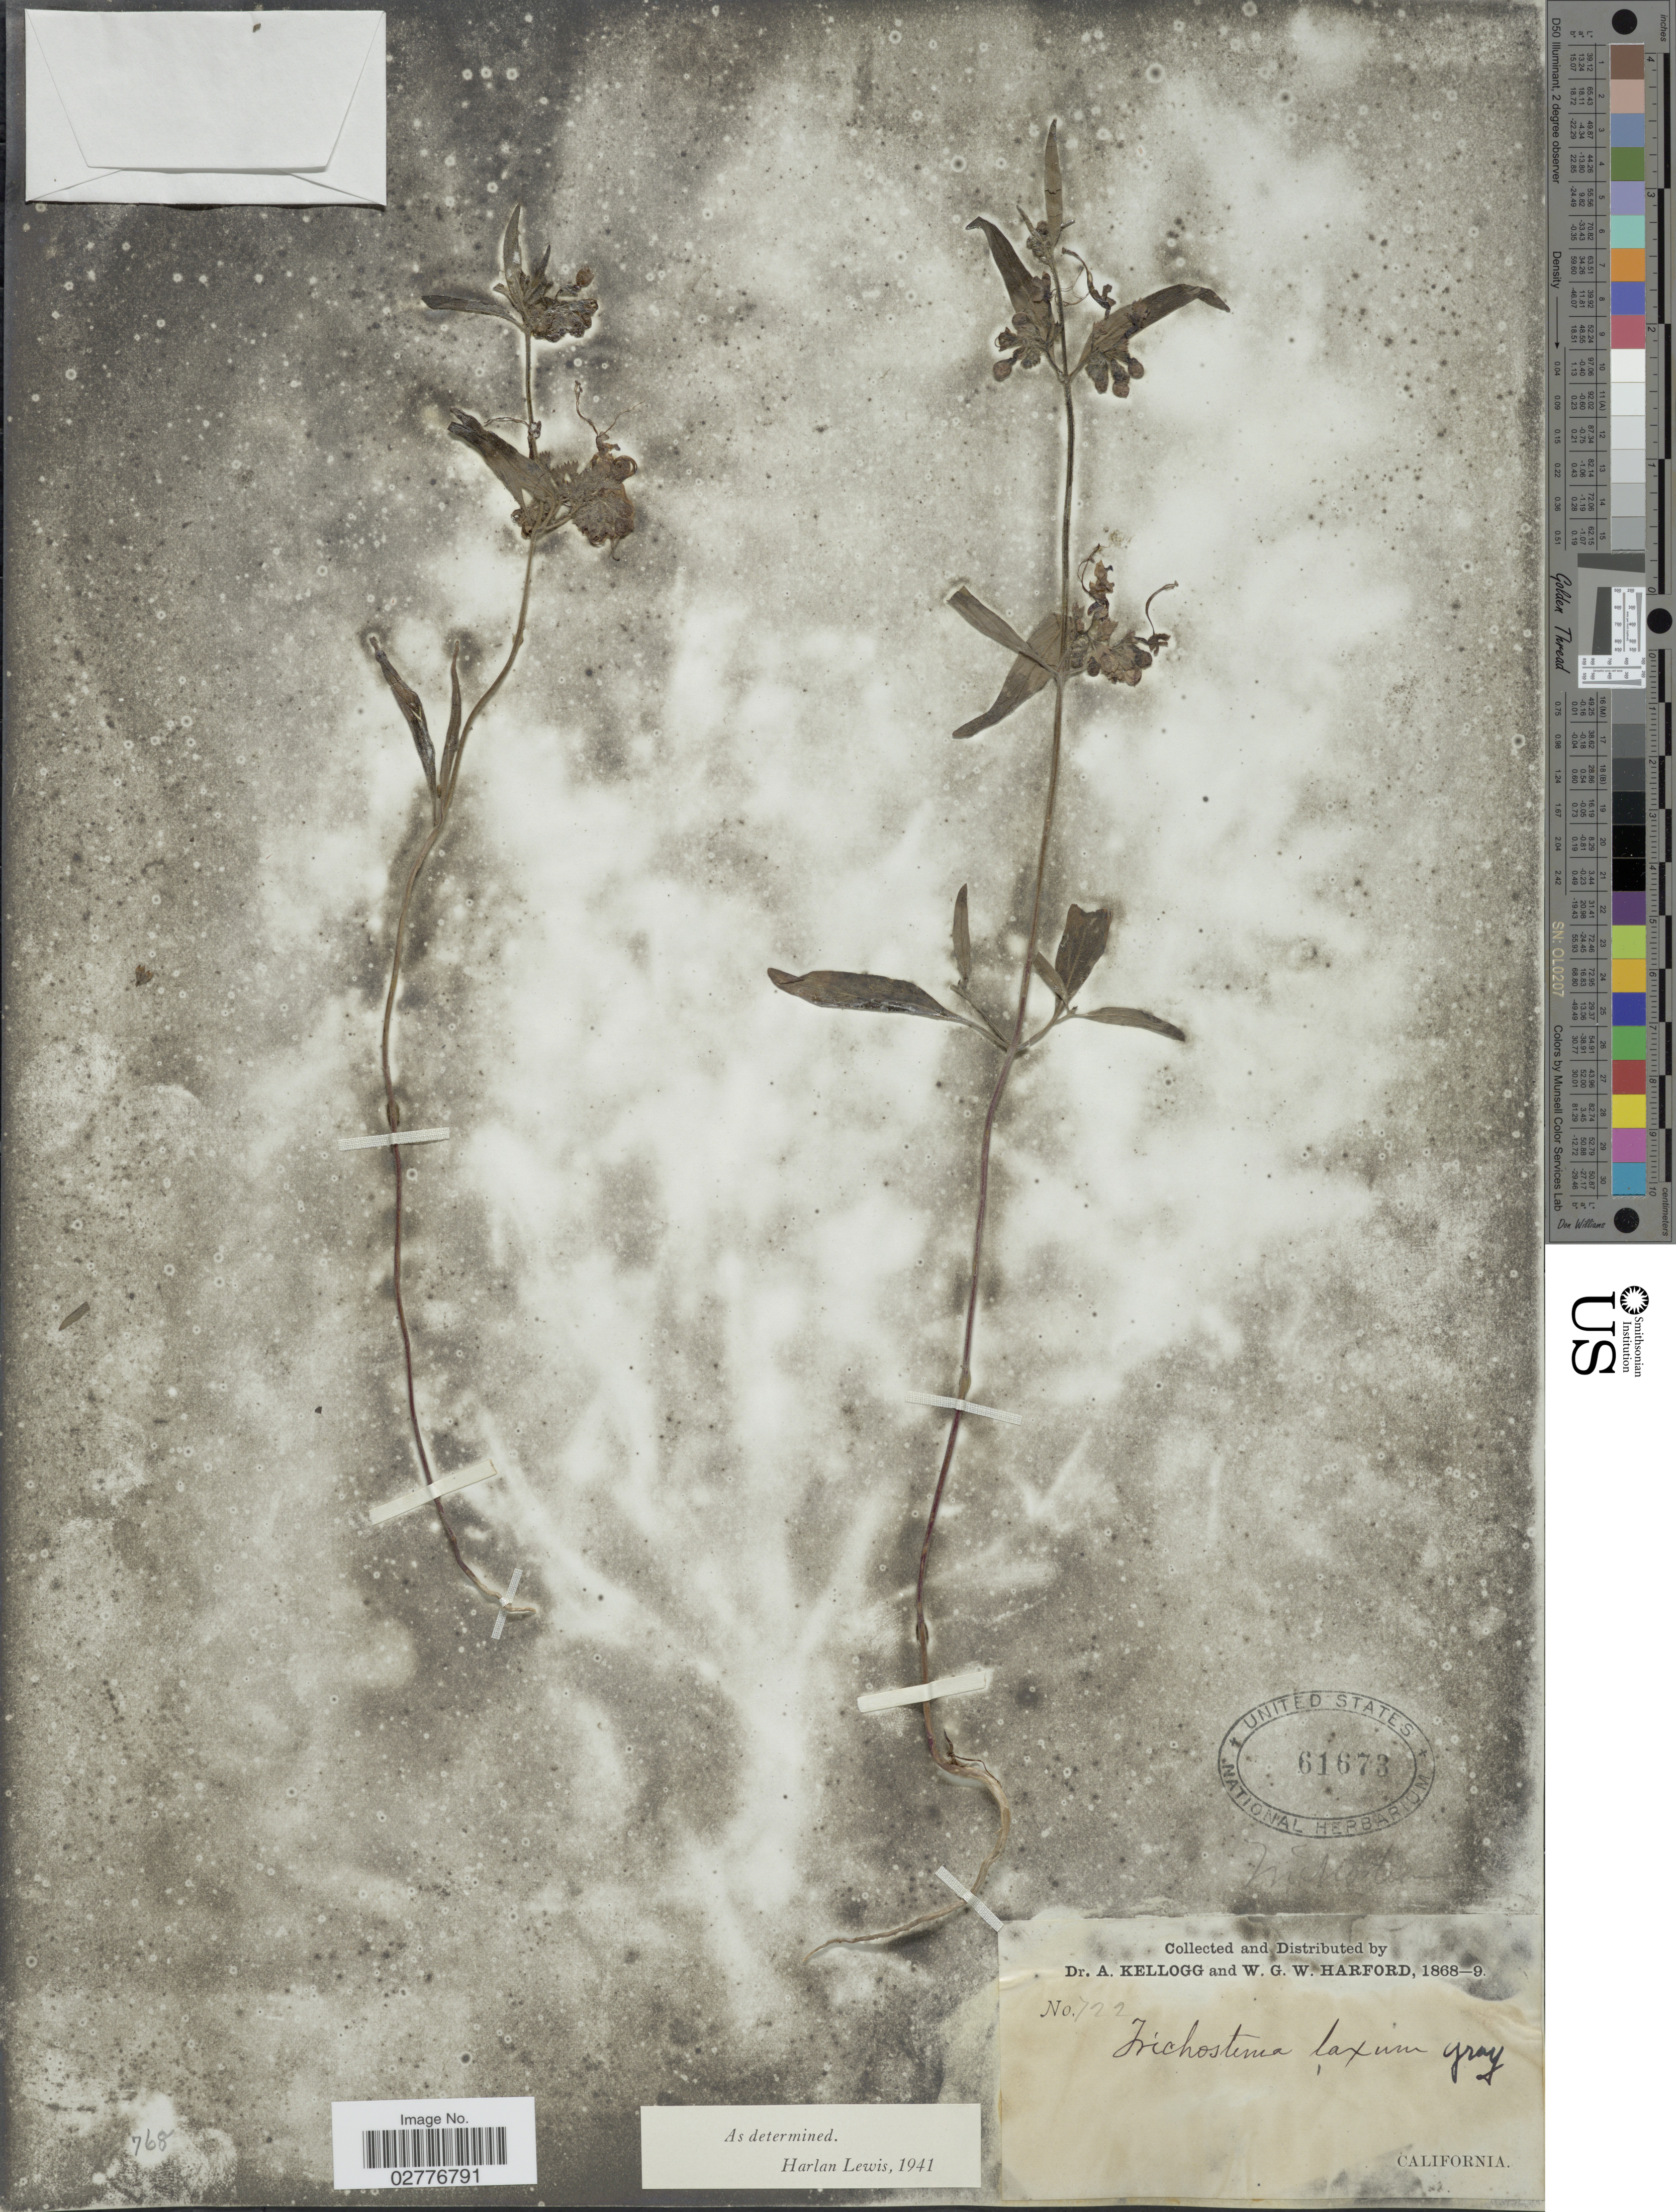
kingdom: Plantae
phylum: Tracheophyta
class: Magnoliopsida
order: Lamiales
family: Lamiaceae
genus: Trichostema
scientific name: Trichostema laxum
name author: A. Gray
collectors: A. Kellogg & W. G. W. Harford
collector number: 722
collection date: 1868/1869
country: United States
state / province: California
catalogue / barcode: US 61673